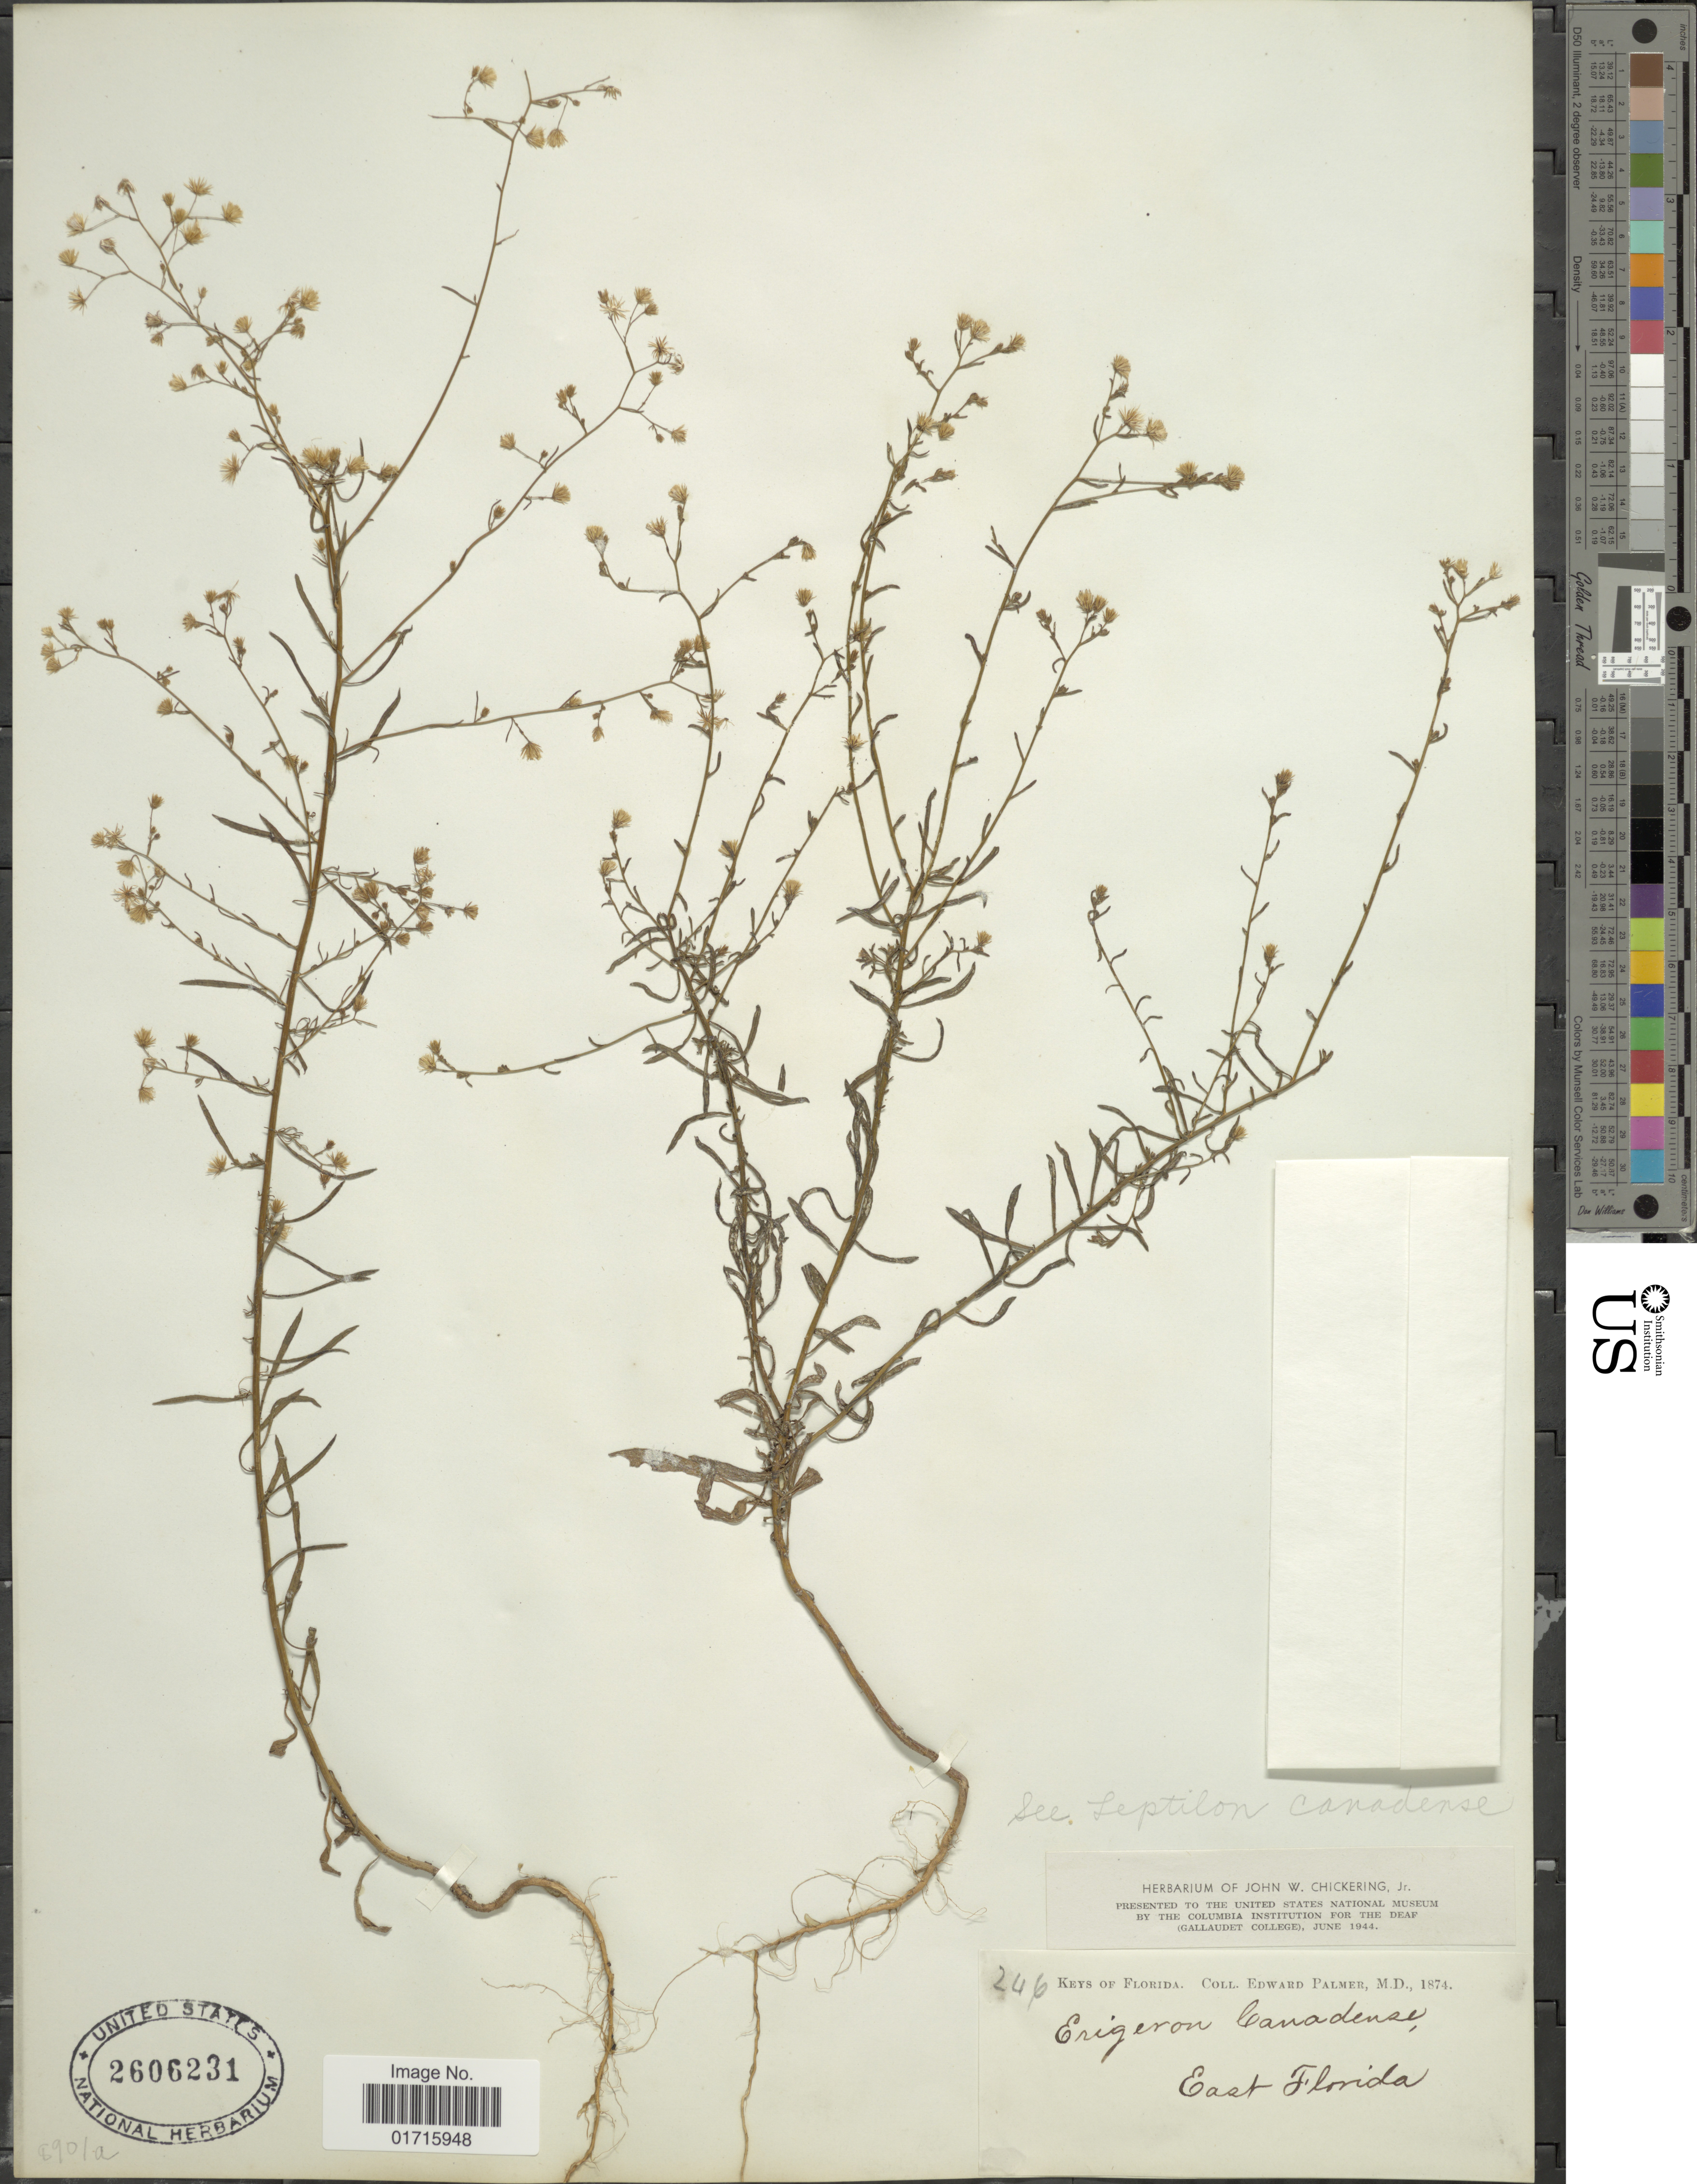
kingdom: Plantae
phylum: Tracheophyta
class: Magnoliopsida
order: Asterales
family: Asteraceae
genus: Conyza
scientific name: Conyza canadensis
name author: (L.) Cronq.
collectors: E. Palmer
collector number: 246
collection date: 1874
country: United States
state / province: Florida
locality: Keys of Florida, East Florida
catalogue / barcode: US 2606231